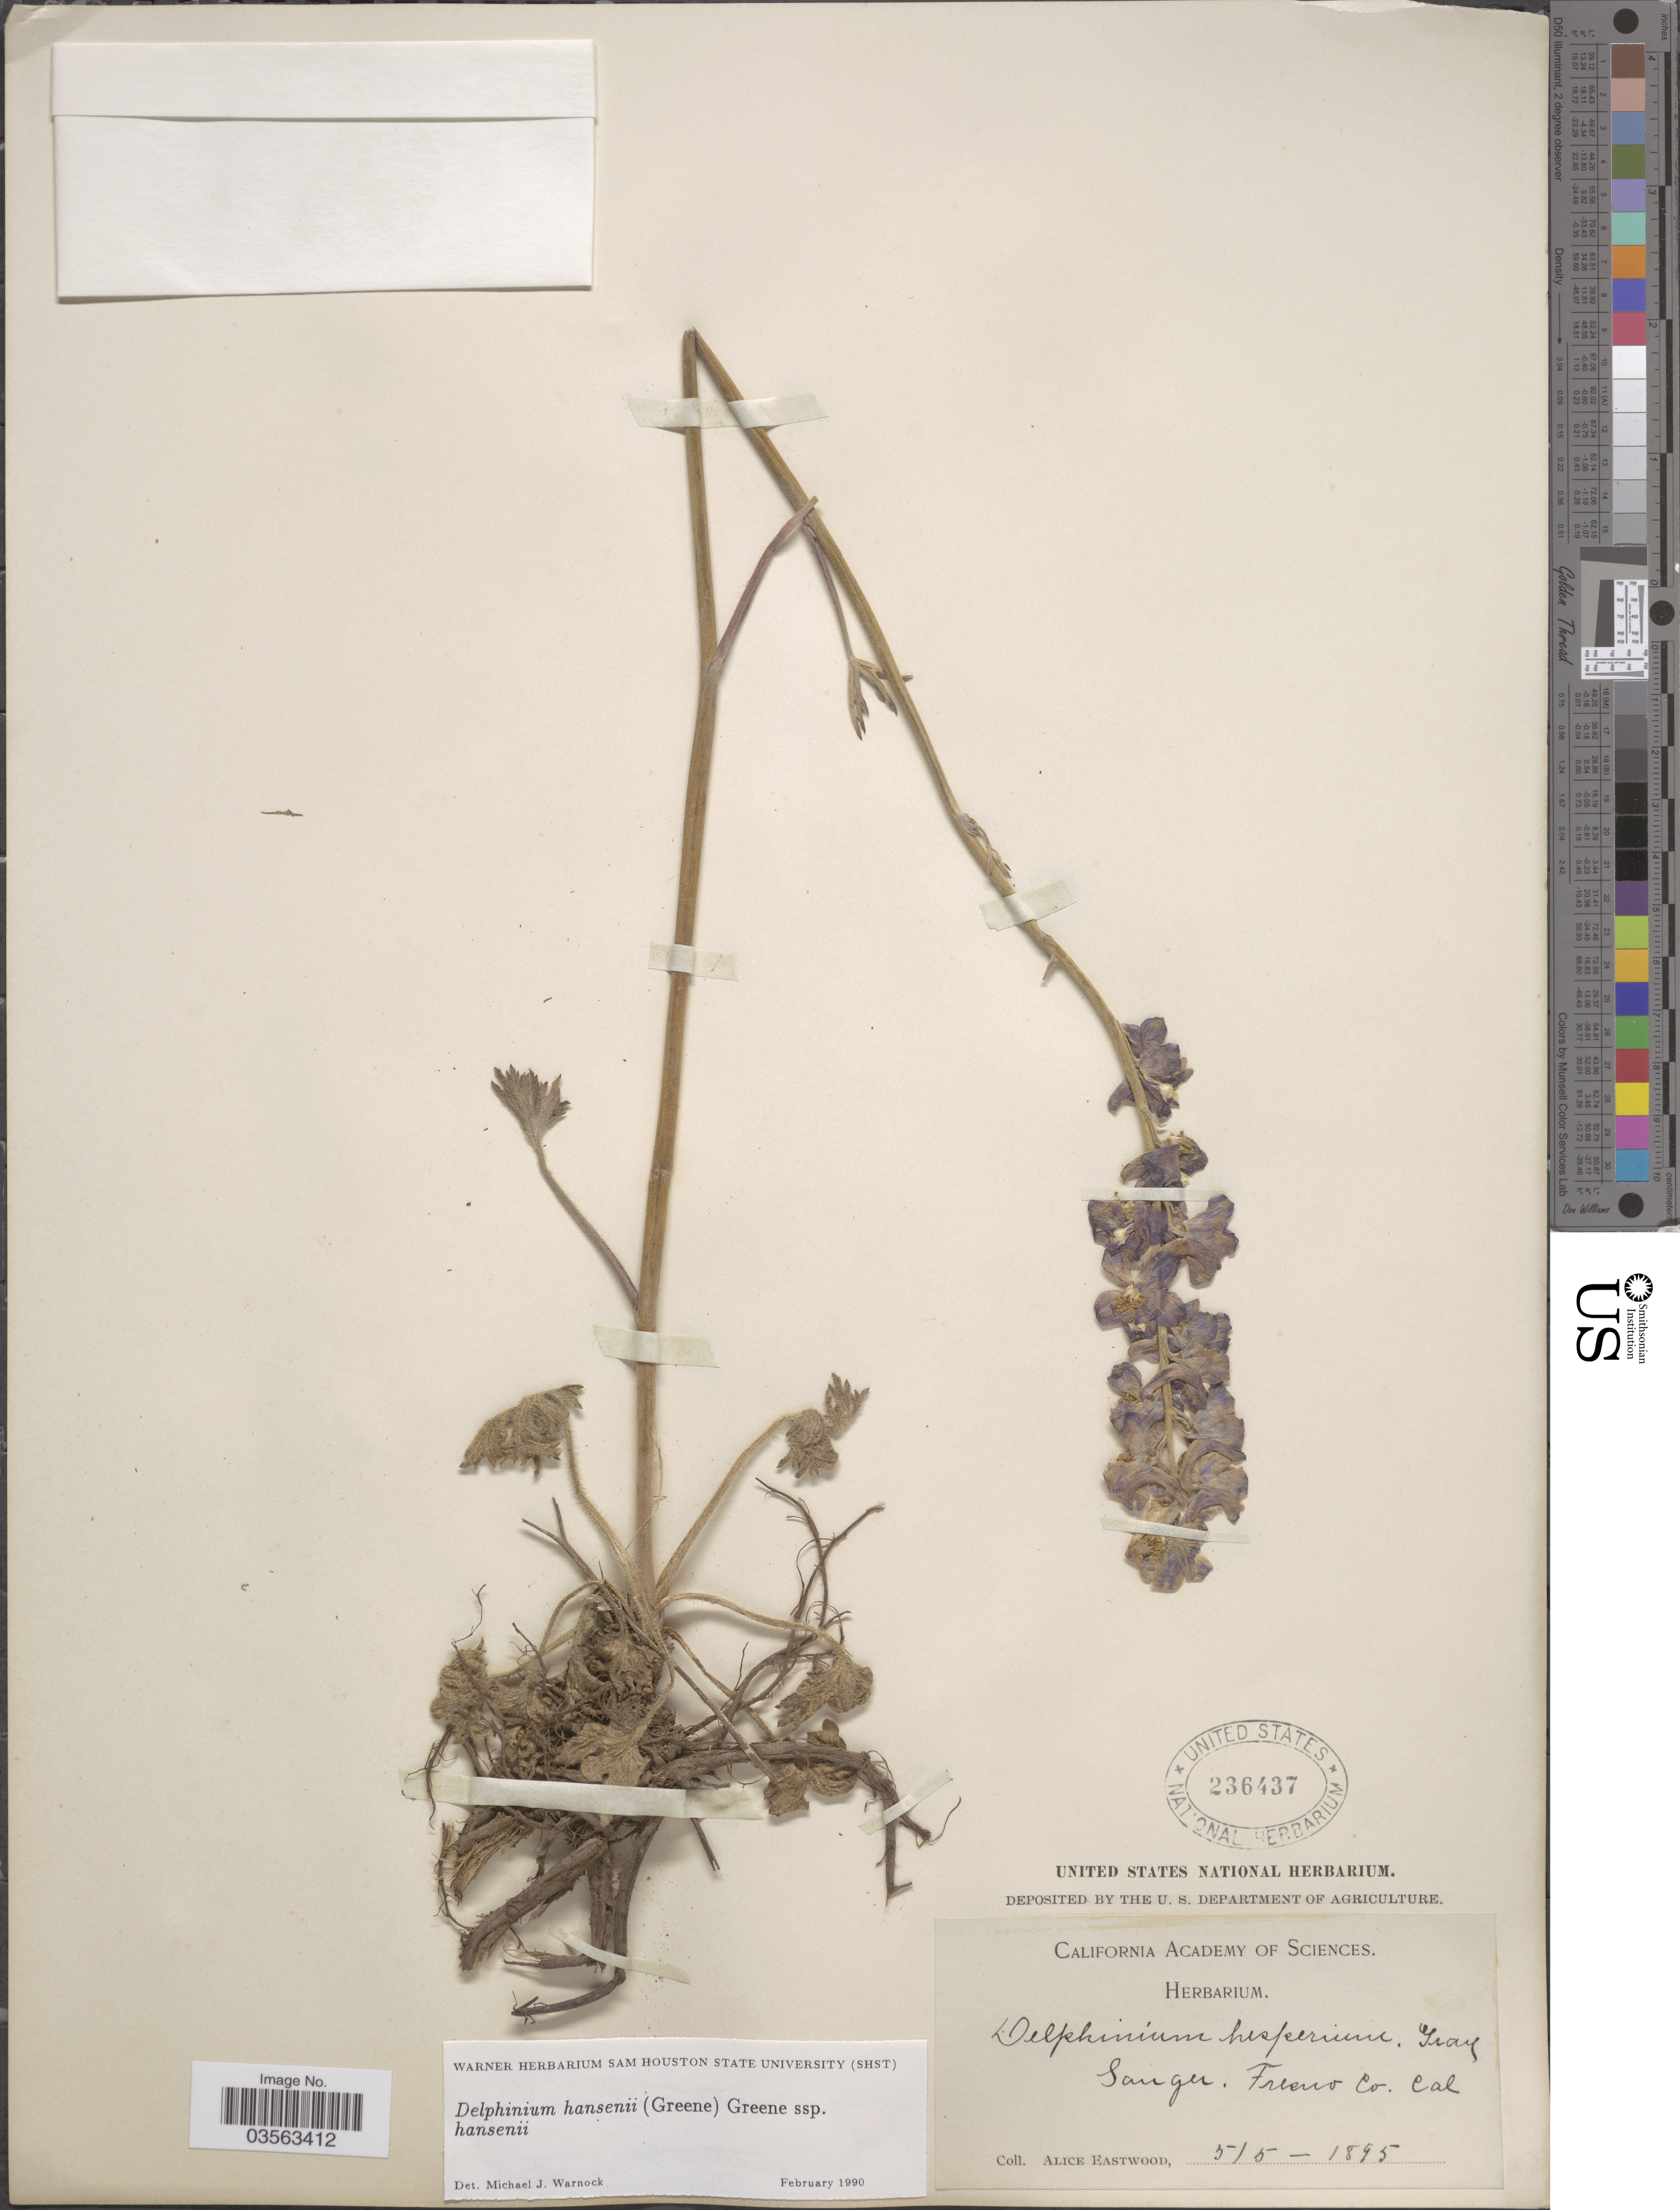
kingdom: Plantae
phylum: Tracheophyta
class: Magnoliopsida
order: Ranunculales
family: Ranunculaceae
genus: Delphinium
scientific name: Delphinium hansenii subsp. hansenii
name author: (Greene) Greene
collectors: A. Eastwood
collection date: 1895-05-05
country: United States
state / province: California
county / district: Fresno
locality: Sanger. Fresno Co.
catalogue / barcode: US 236437